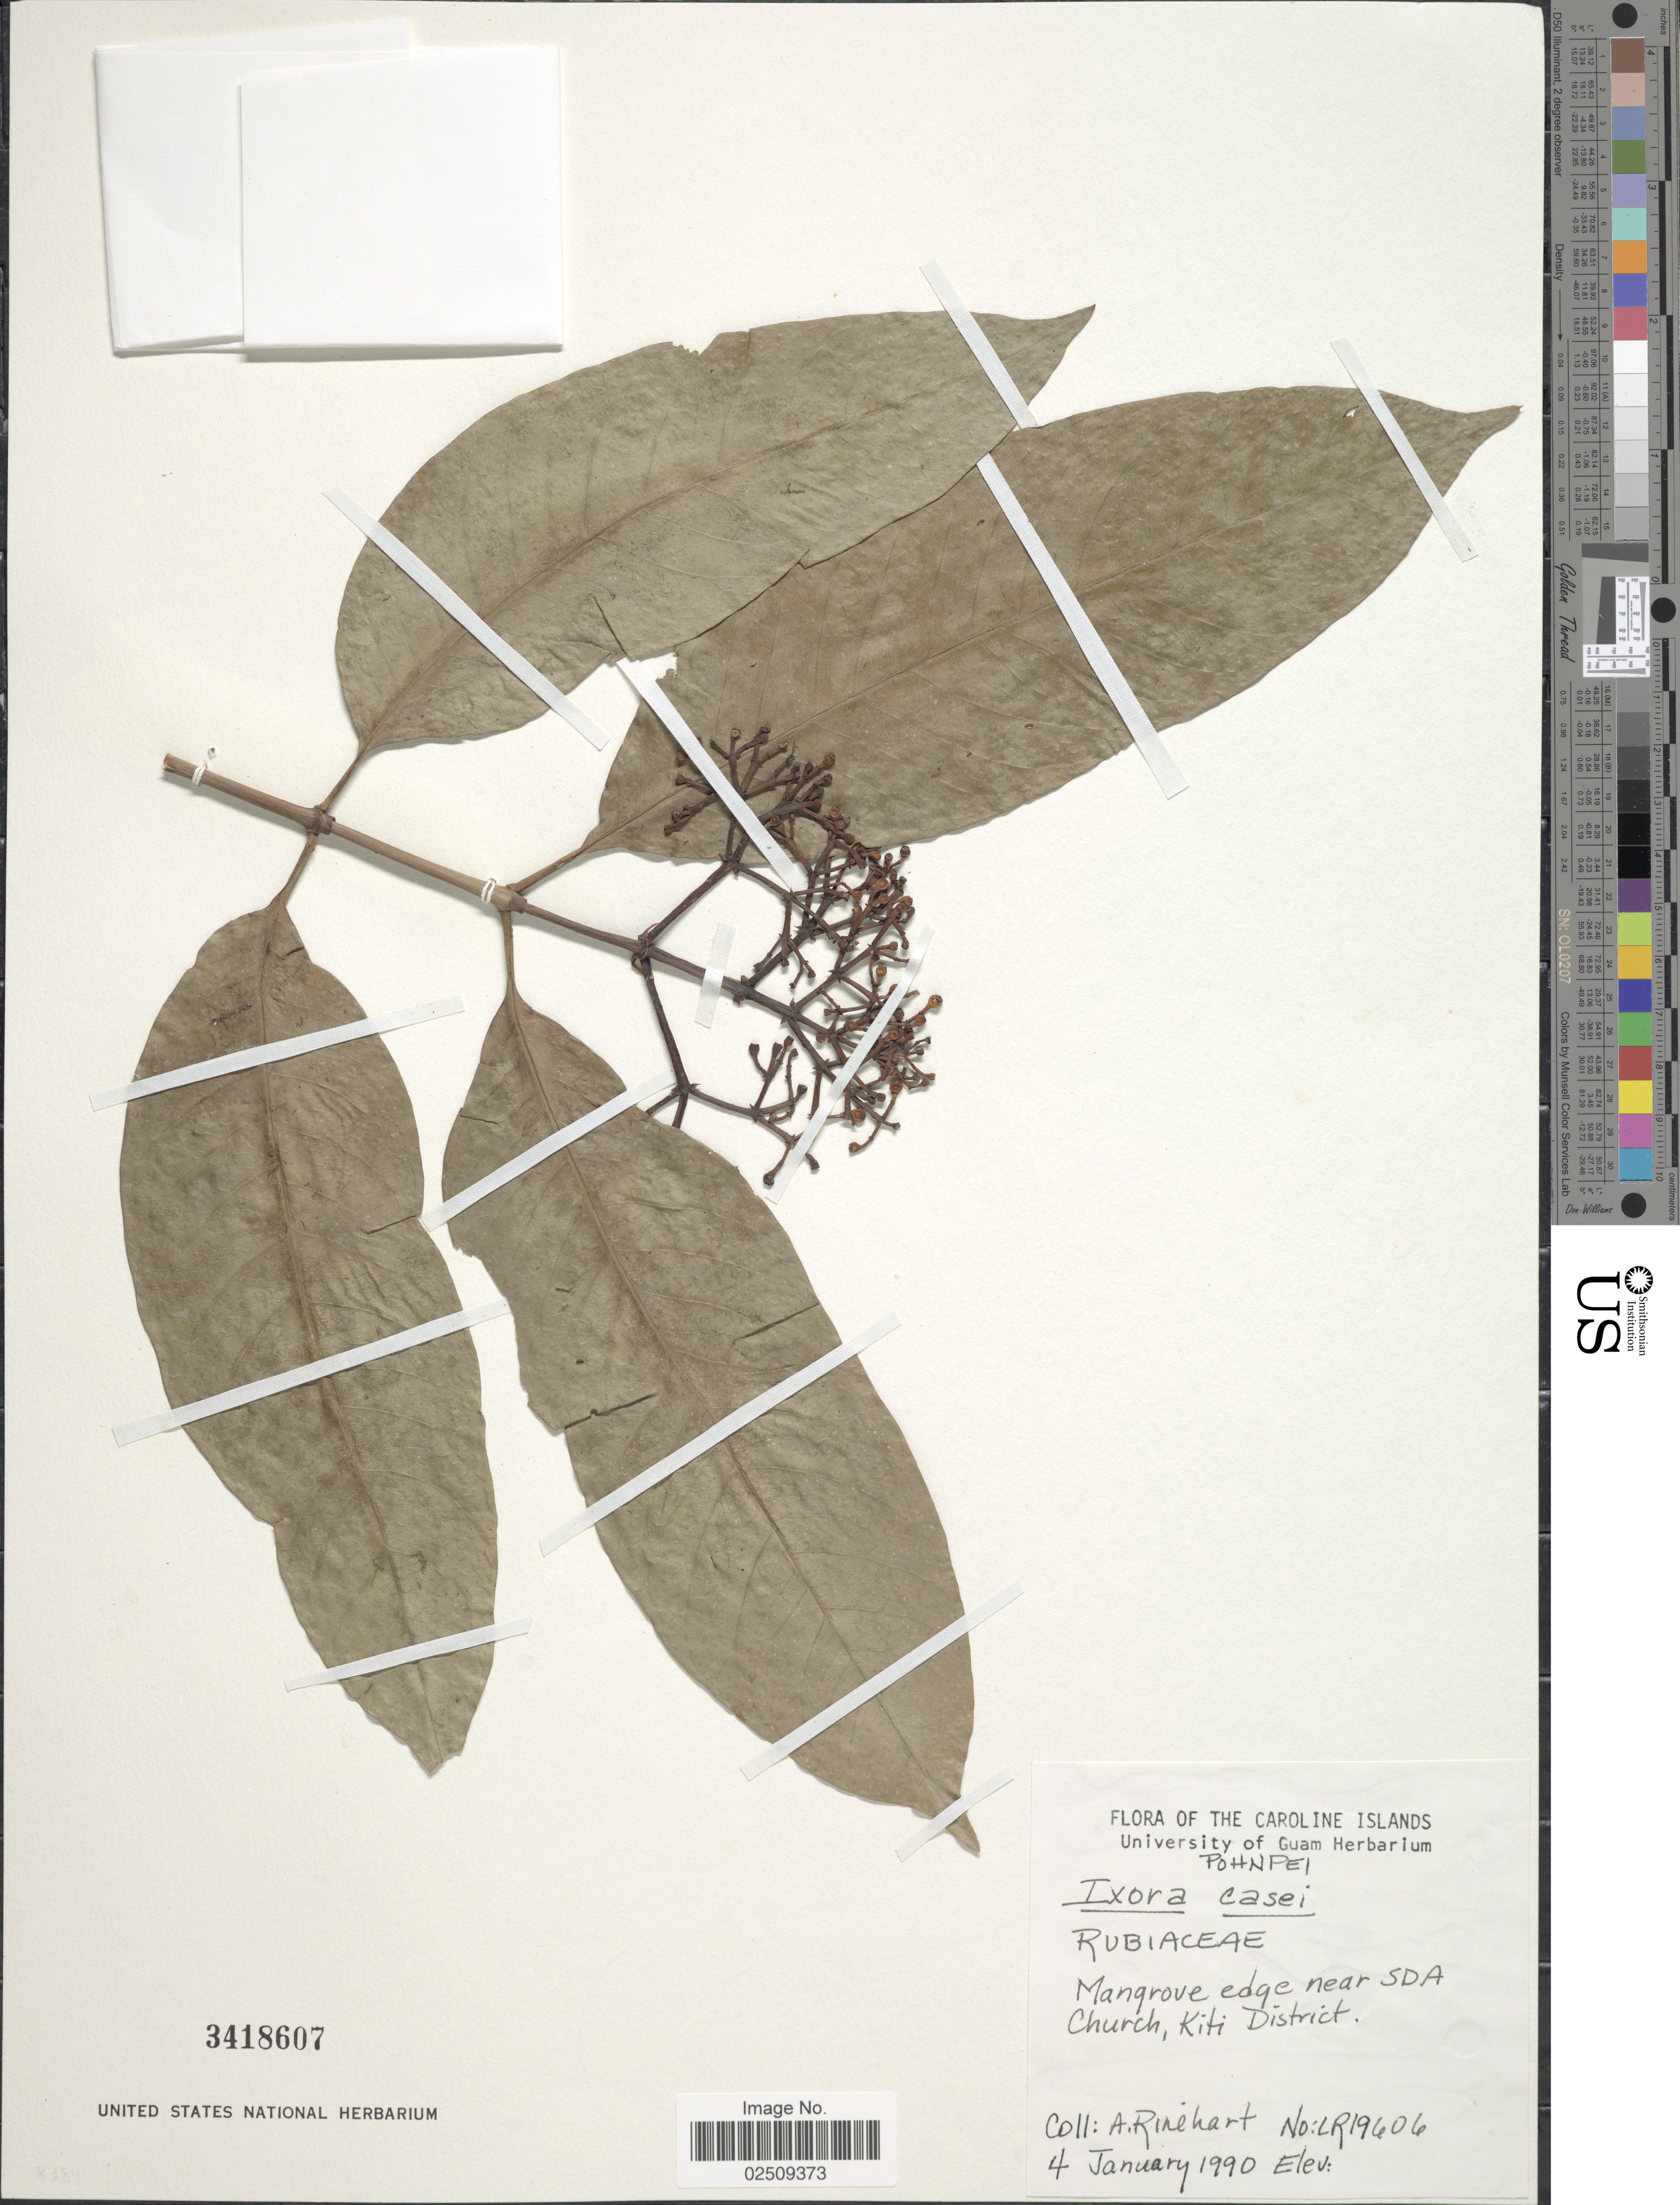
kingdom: Plantae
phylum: Tracheophyta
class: Magnoliopsida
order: Gentianales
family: Rubiaceae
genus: Ixora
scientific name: Ixora casei var. casei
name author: Hance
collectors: A. Rinehart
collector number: LR19606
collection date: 1990-01-04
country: Micronesia, Federated States of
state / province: Pohnpei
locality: Caroline Islands. Mangrove edge near SDA Church, Kiti District.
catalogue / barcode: US 3418607